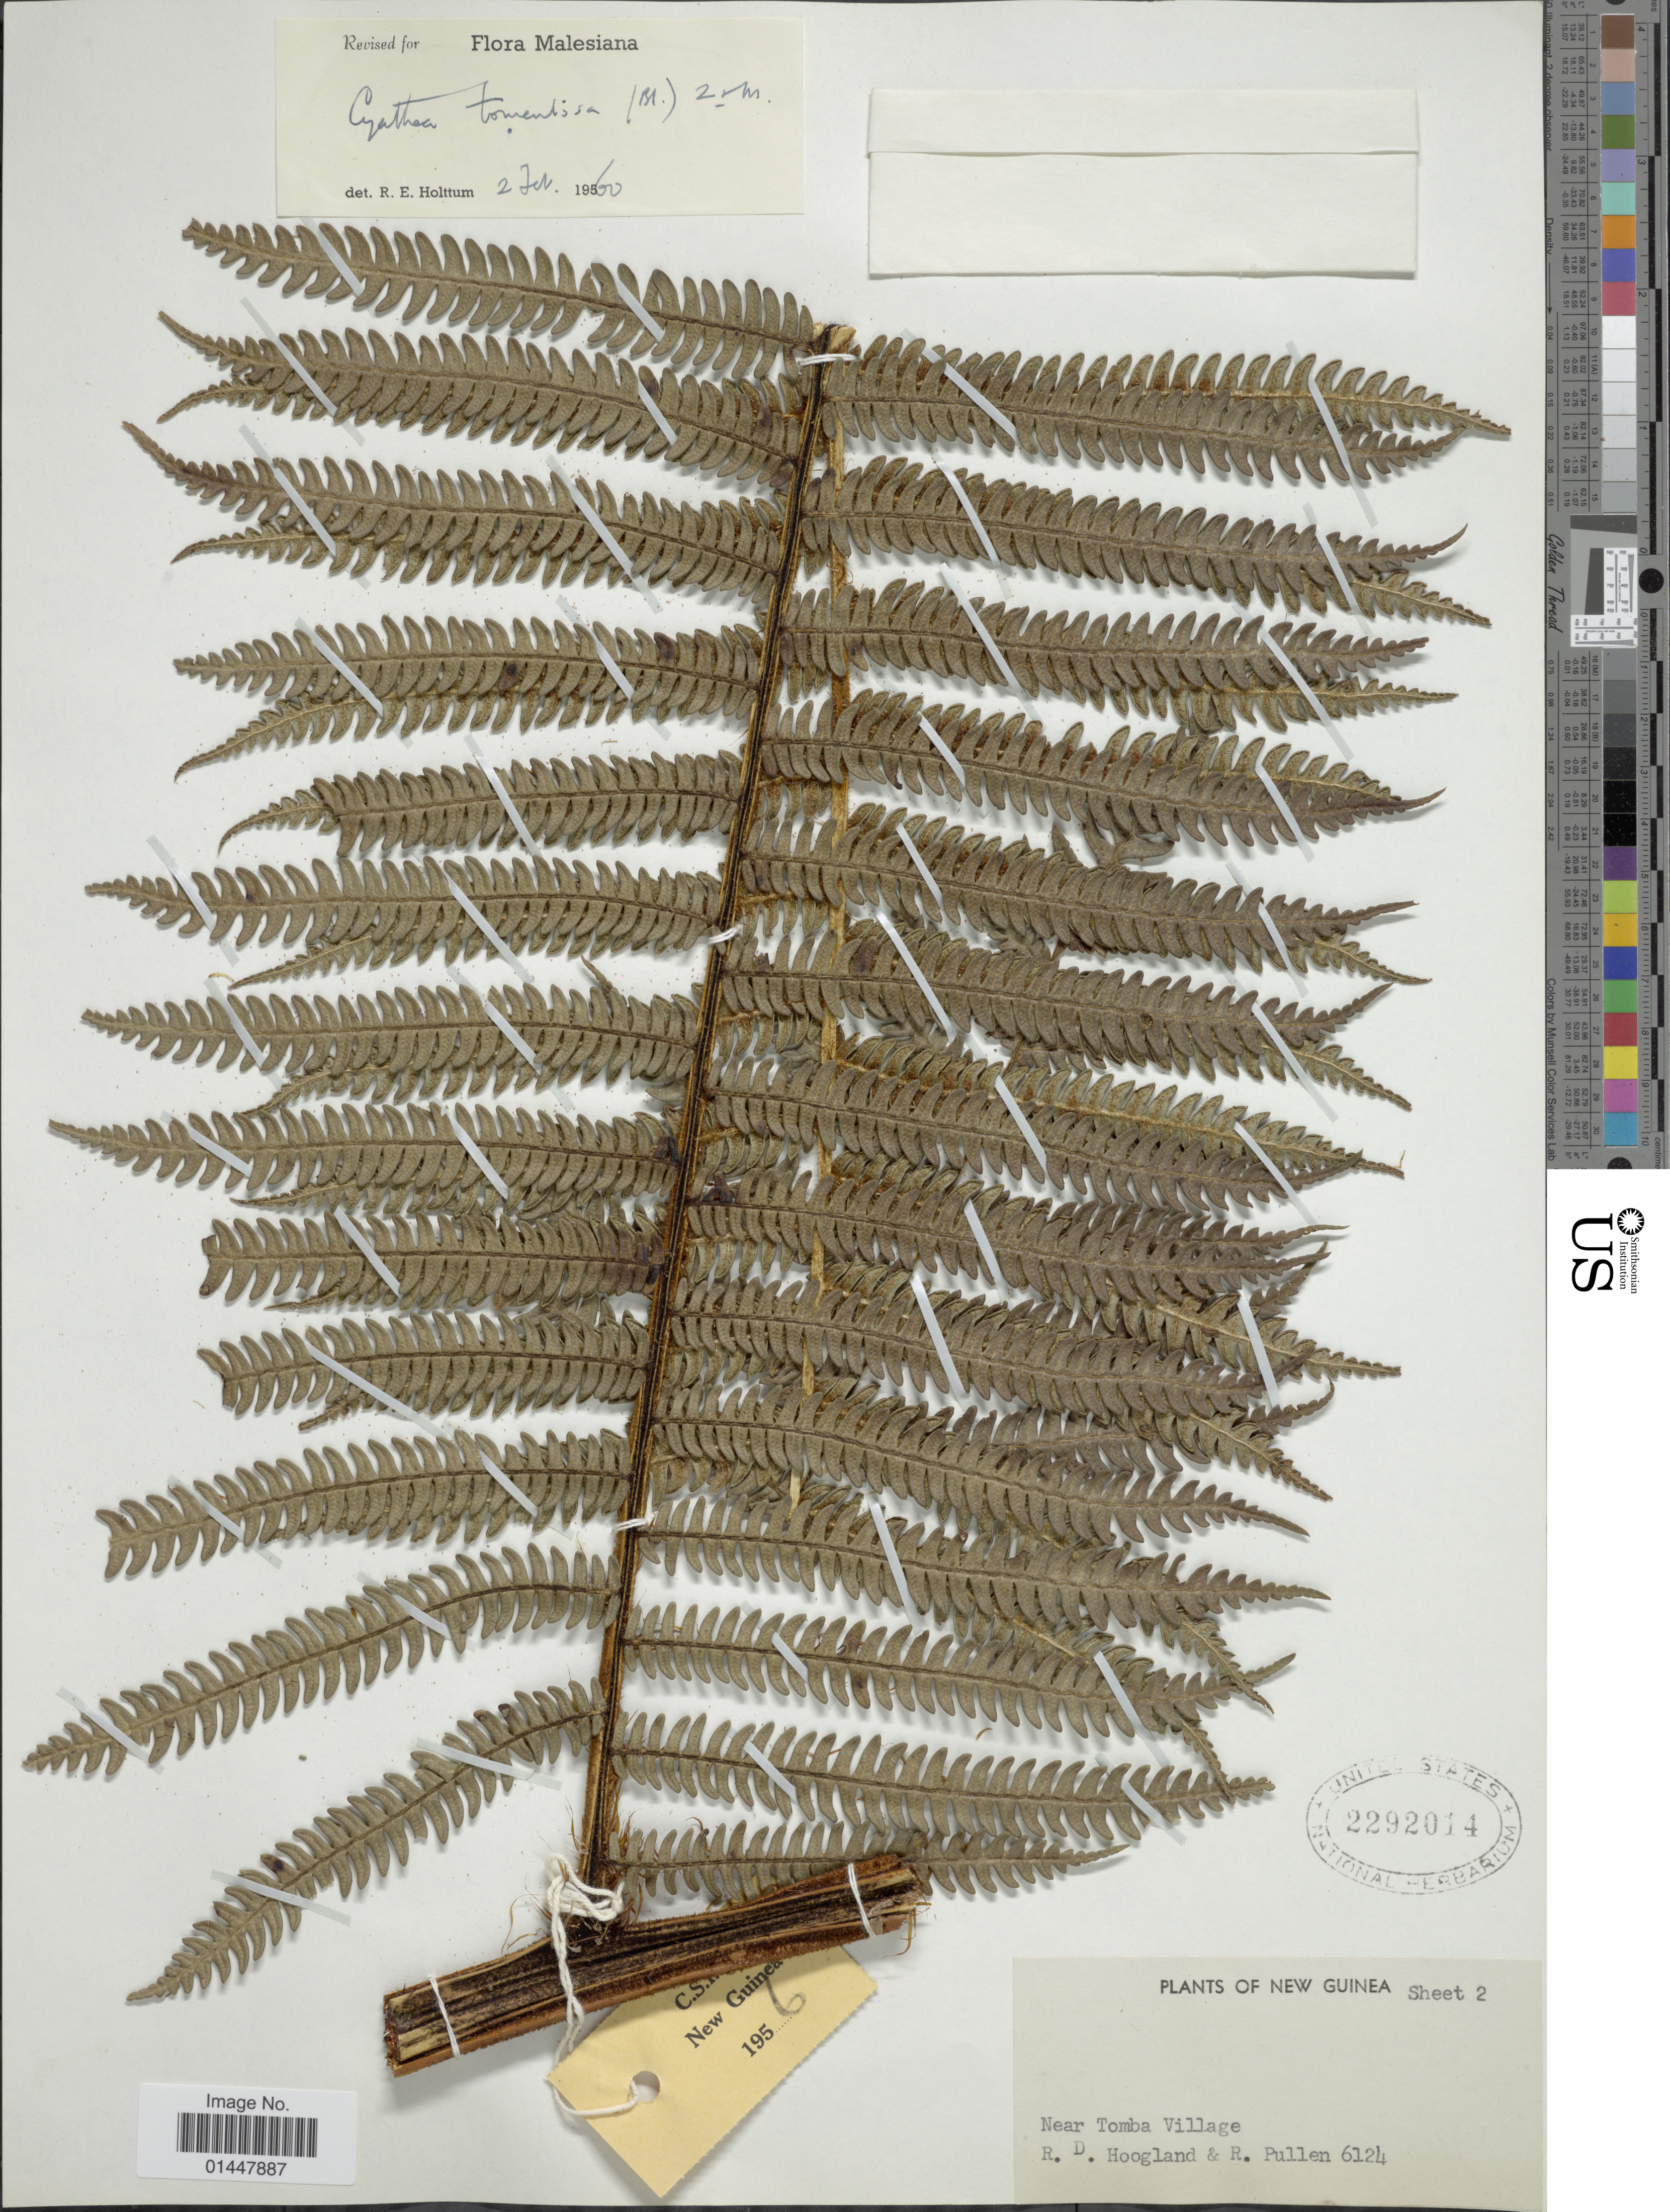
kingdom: Plantae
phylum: Tracheophyta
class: Polypodiopsida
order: Cyatheales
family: Cyatheaceae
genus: Sphaeropteris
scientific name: Sphaeropteris tomentosissima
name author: (Copel.) R.M. Tryon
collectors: R. D. Hoogland & R. Pullen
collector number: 6124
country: Papua New Guinea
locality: New Guinea, near Tomba Village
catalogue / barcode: US 2292014